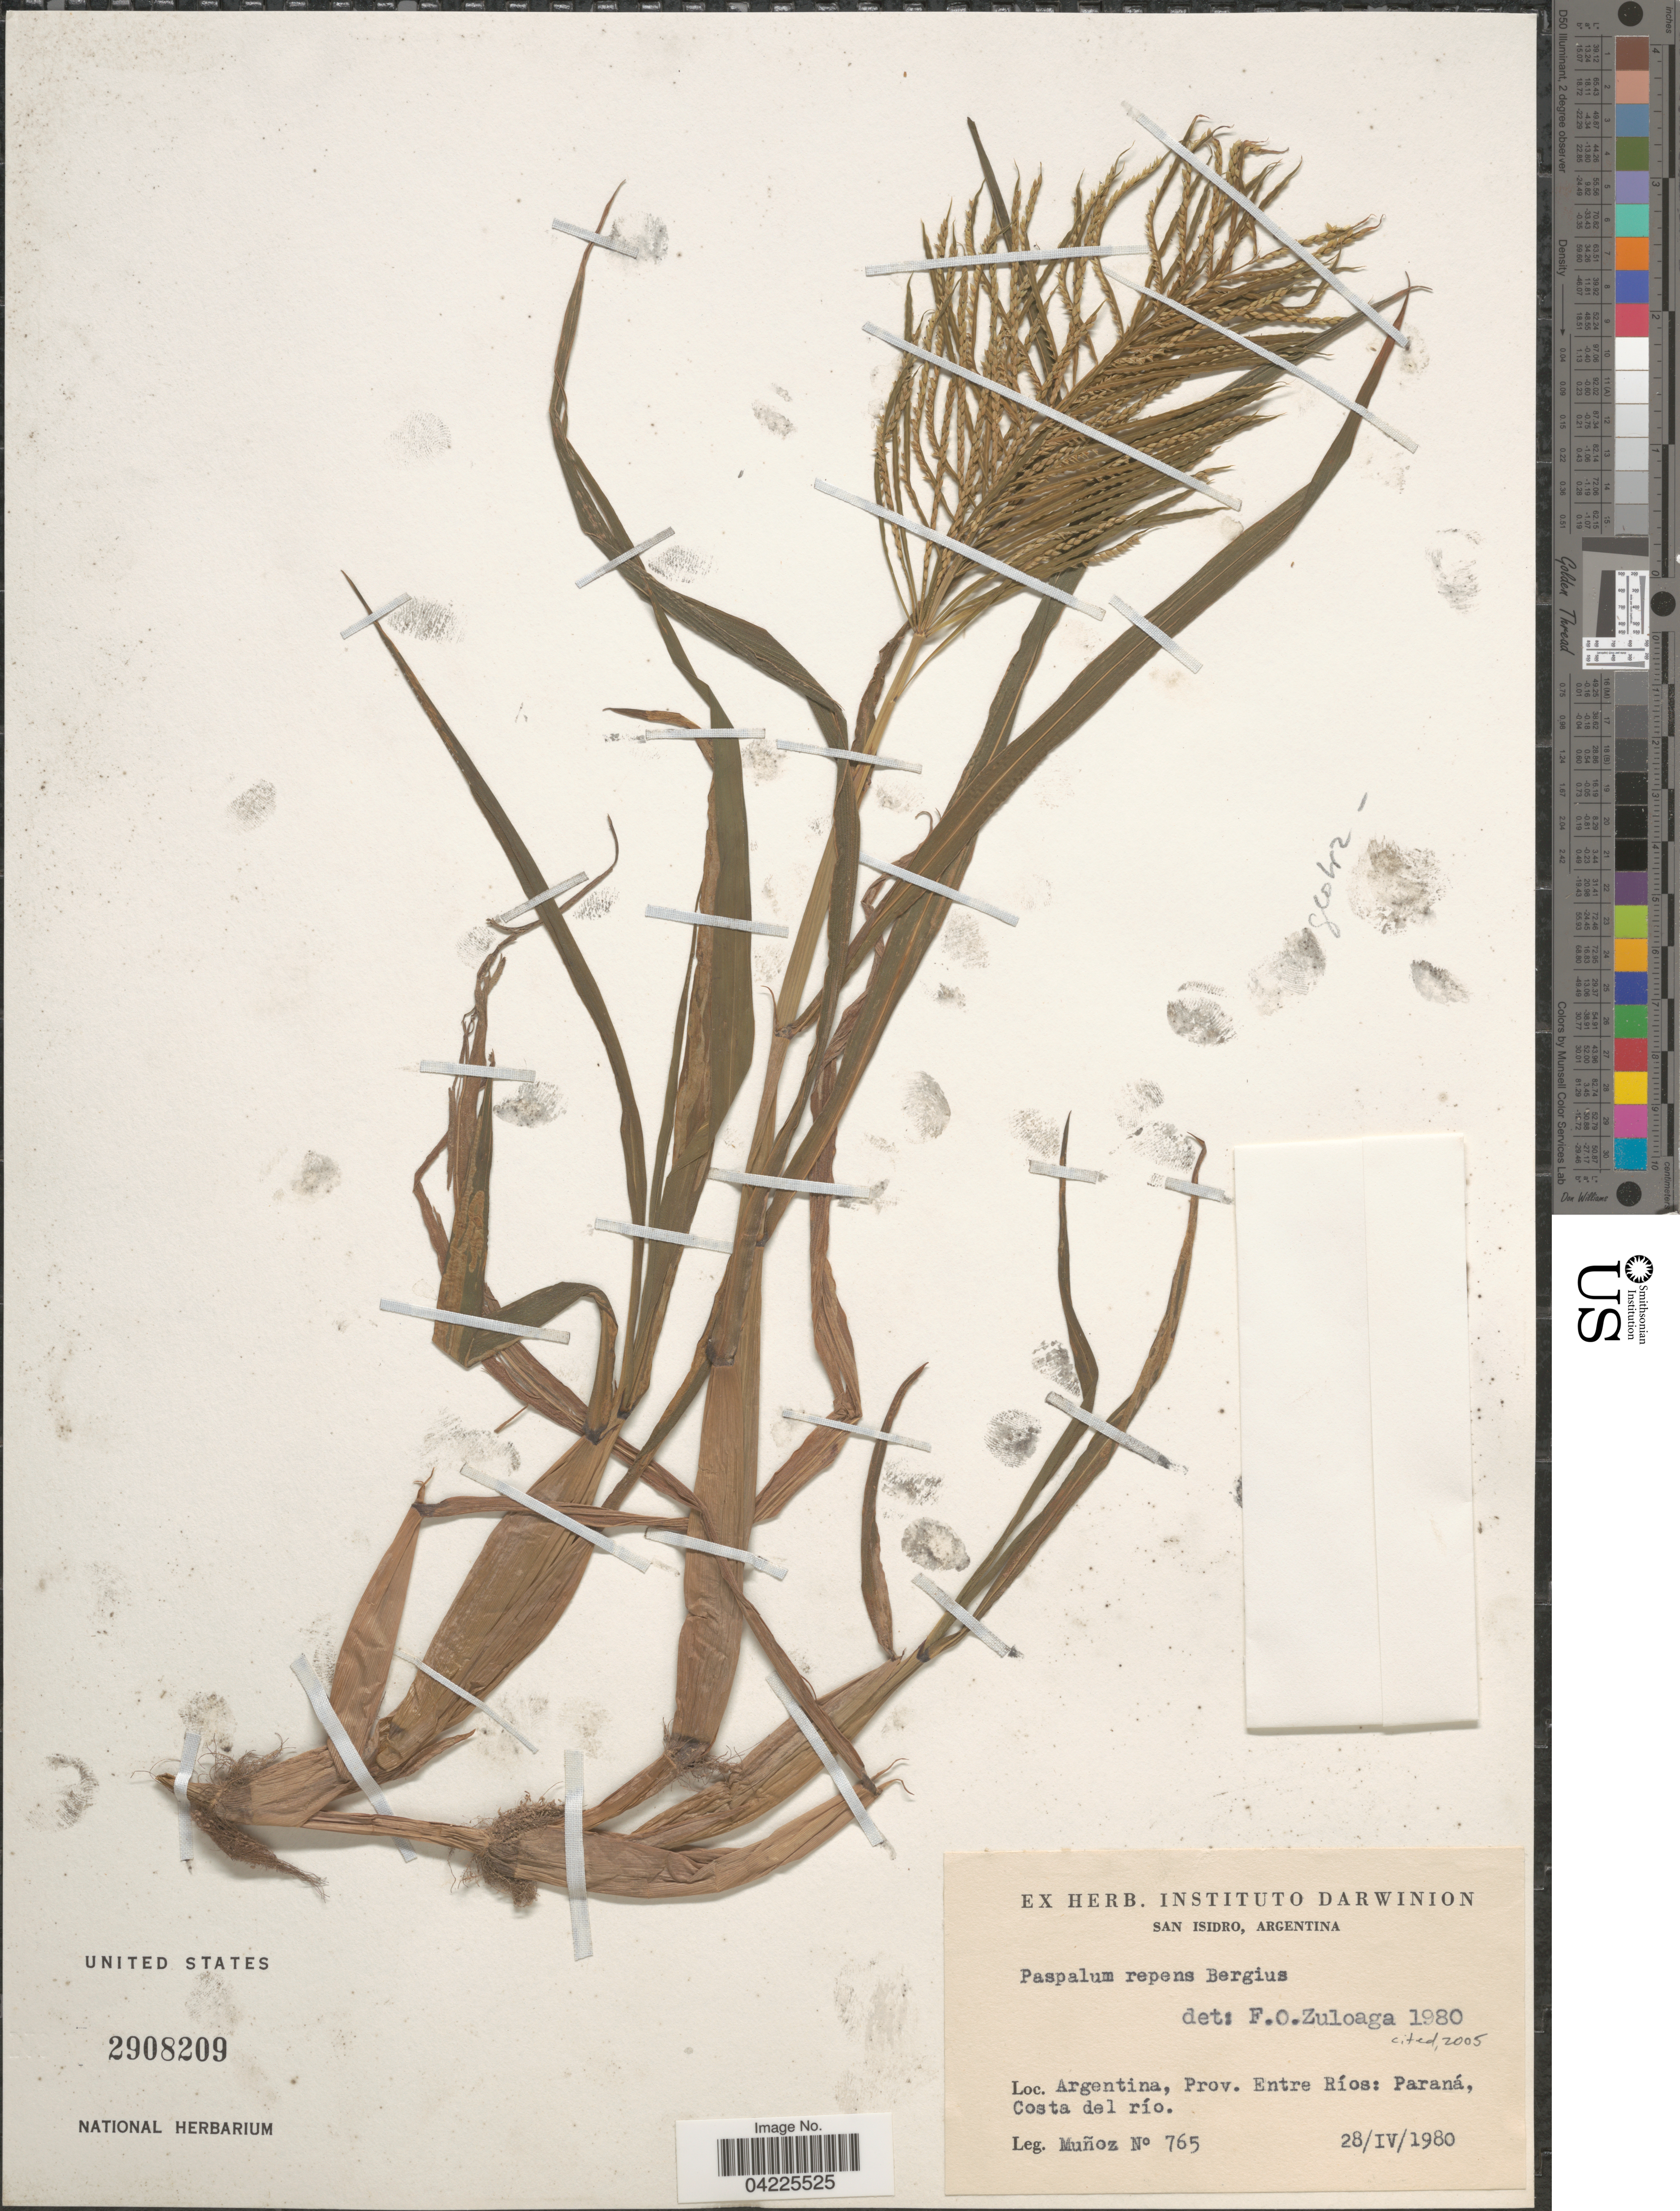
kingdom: Plantae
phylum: Tracheophyta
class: Liliopsida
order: Poales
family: Poaceae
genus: Paspalum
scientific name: Paspalum repens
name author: P.J. Bergius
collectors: Muñoz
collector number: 765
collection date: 1980-04-28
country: Argentina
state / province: Entre Rios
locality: Paraná, Costa del río.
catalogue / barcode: US 2908209